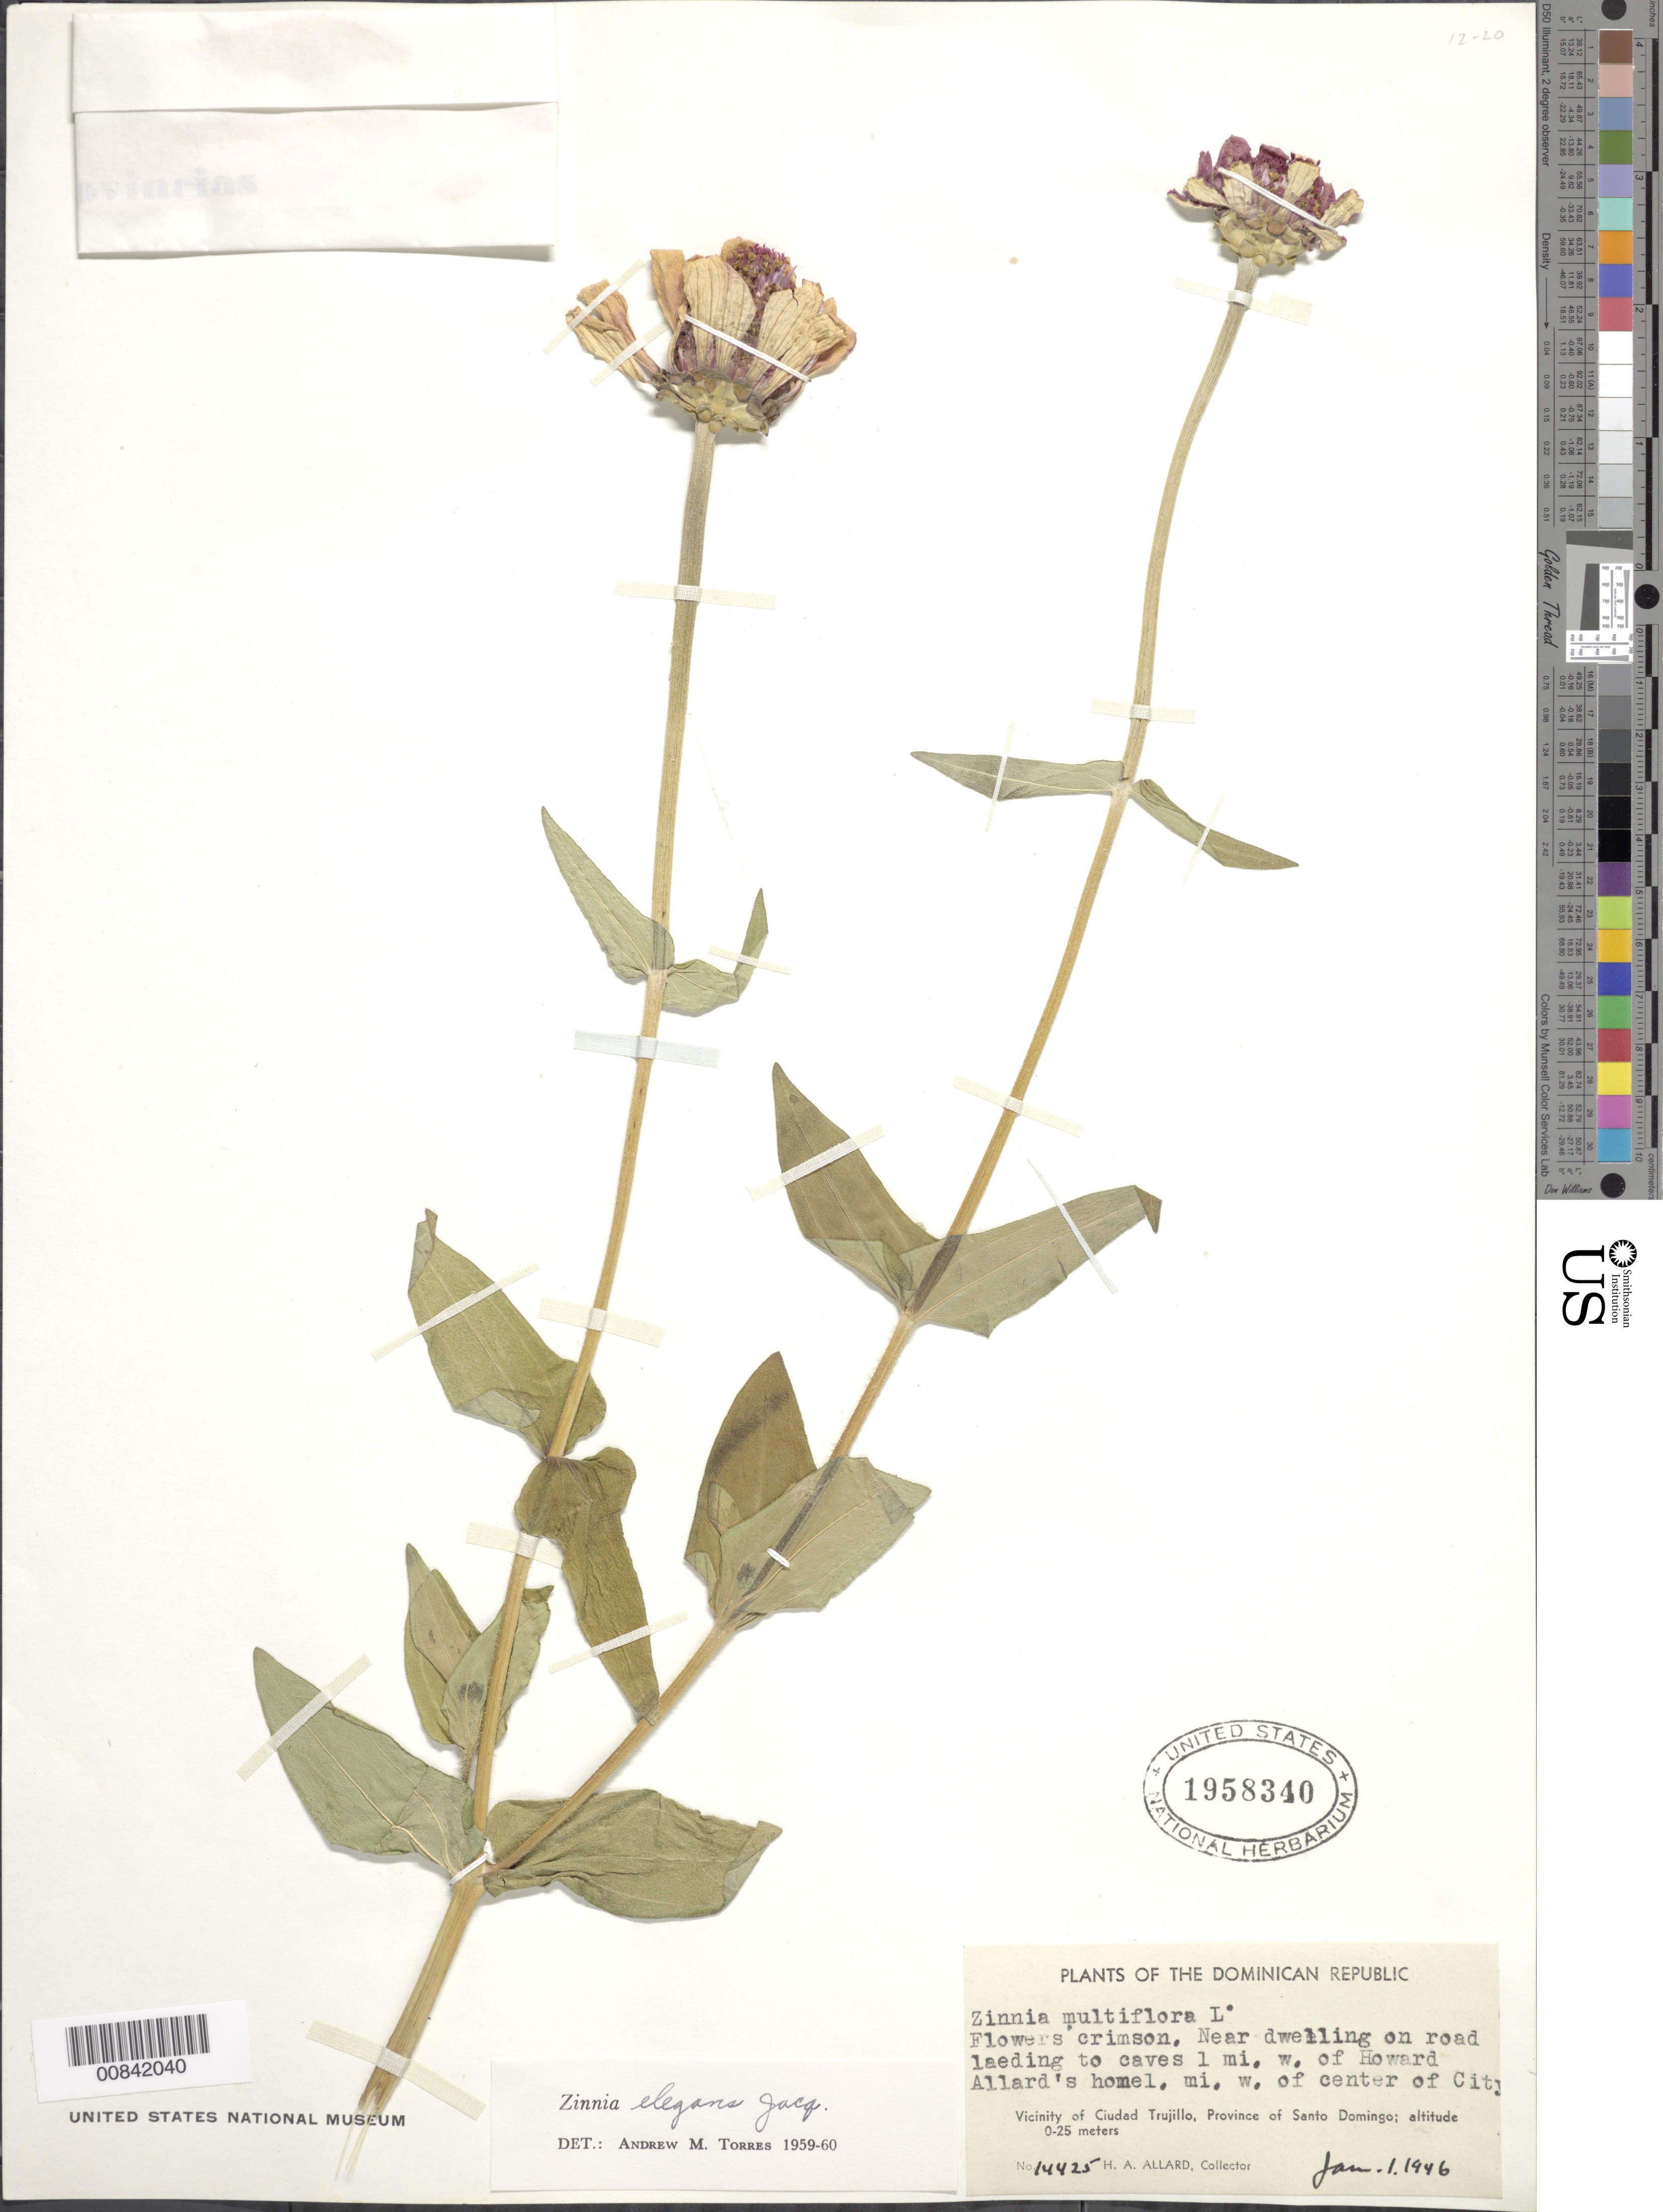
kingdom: Plantae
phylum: Tracheophyta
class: Magnoliopsida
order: Asterales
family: Asteraceae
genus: Zinnia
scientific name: Zinnia elegans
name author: Jacq.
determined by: Torres, A. M.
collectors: H. A. Allard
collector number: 14425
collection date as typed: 01 Jan 1946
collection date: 1946-01-01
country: Dominican Republic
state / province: Distrito Nacional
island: Hispaniola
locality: Vicinity of Santo Domingo City, on road leading to caves 1 mile W of Howard Allard's home, 1 mile W of center of city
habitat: Near dwelling on road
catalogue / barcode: US 1958340